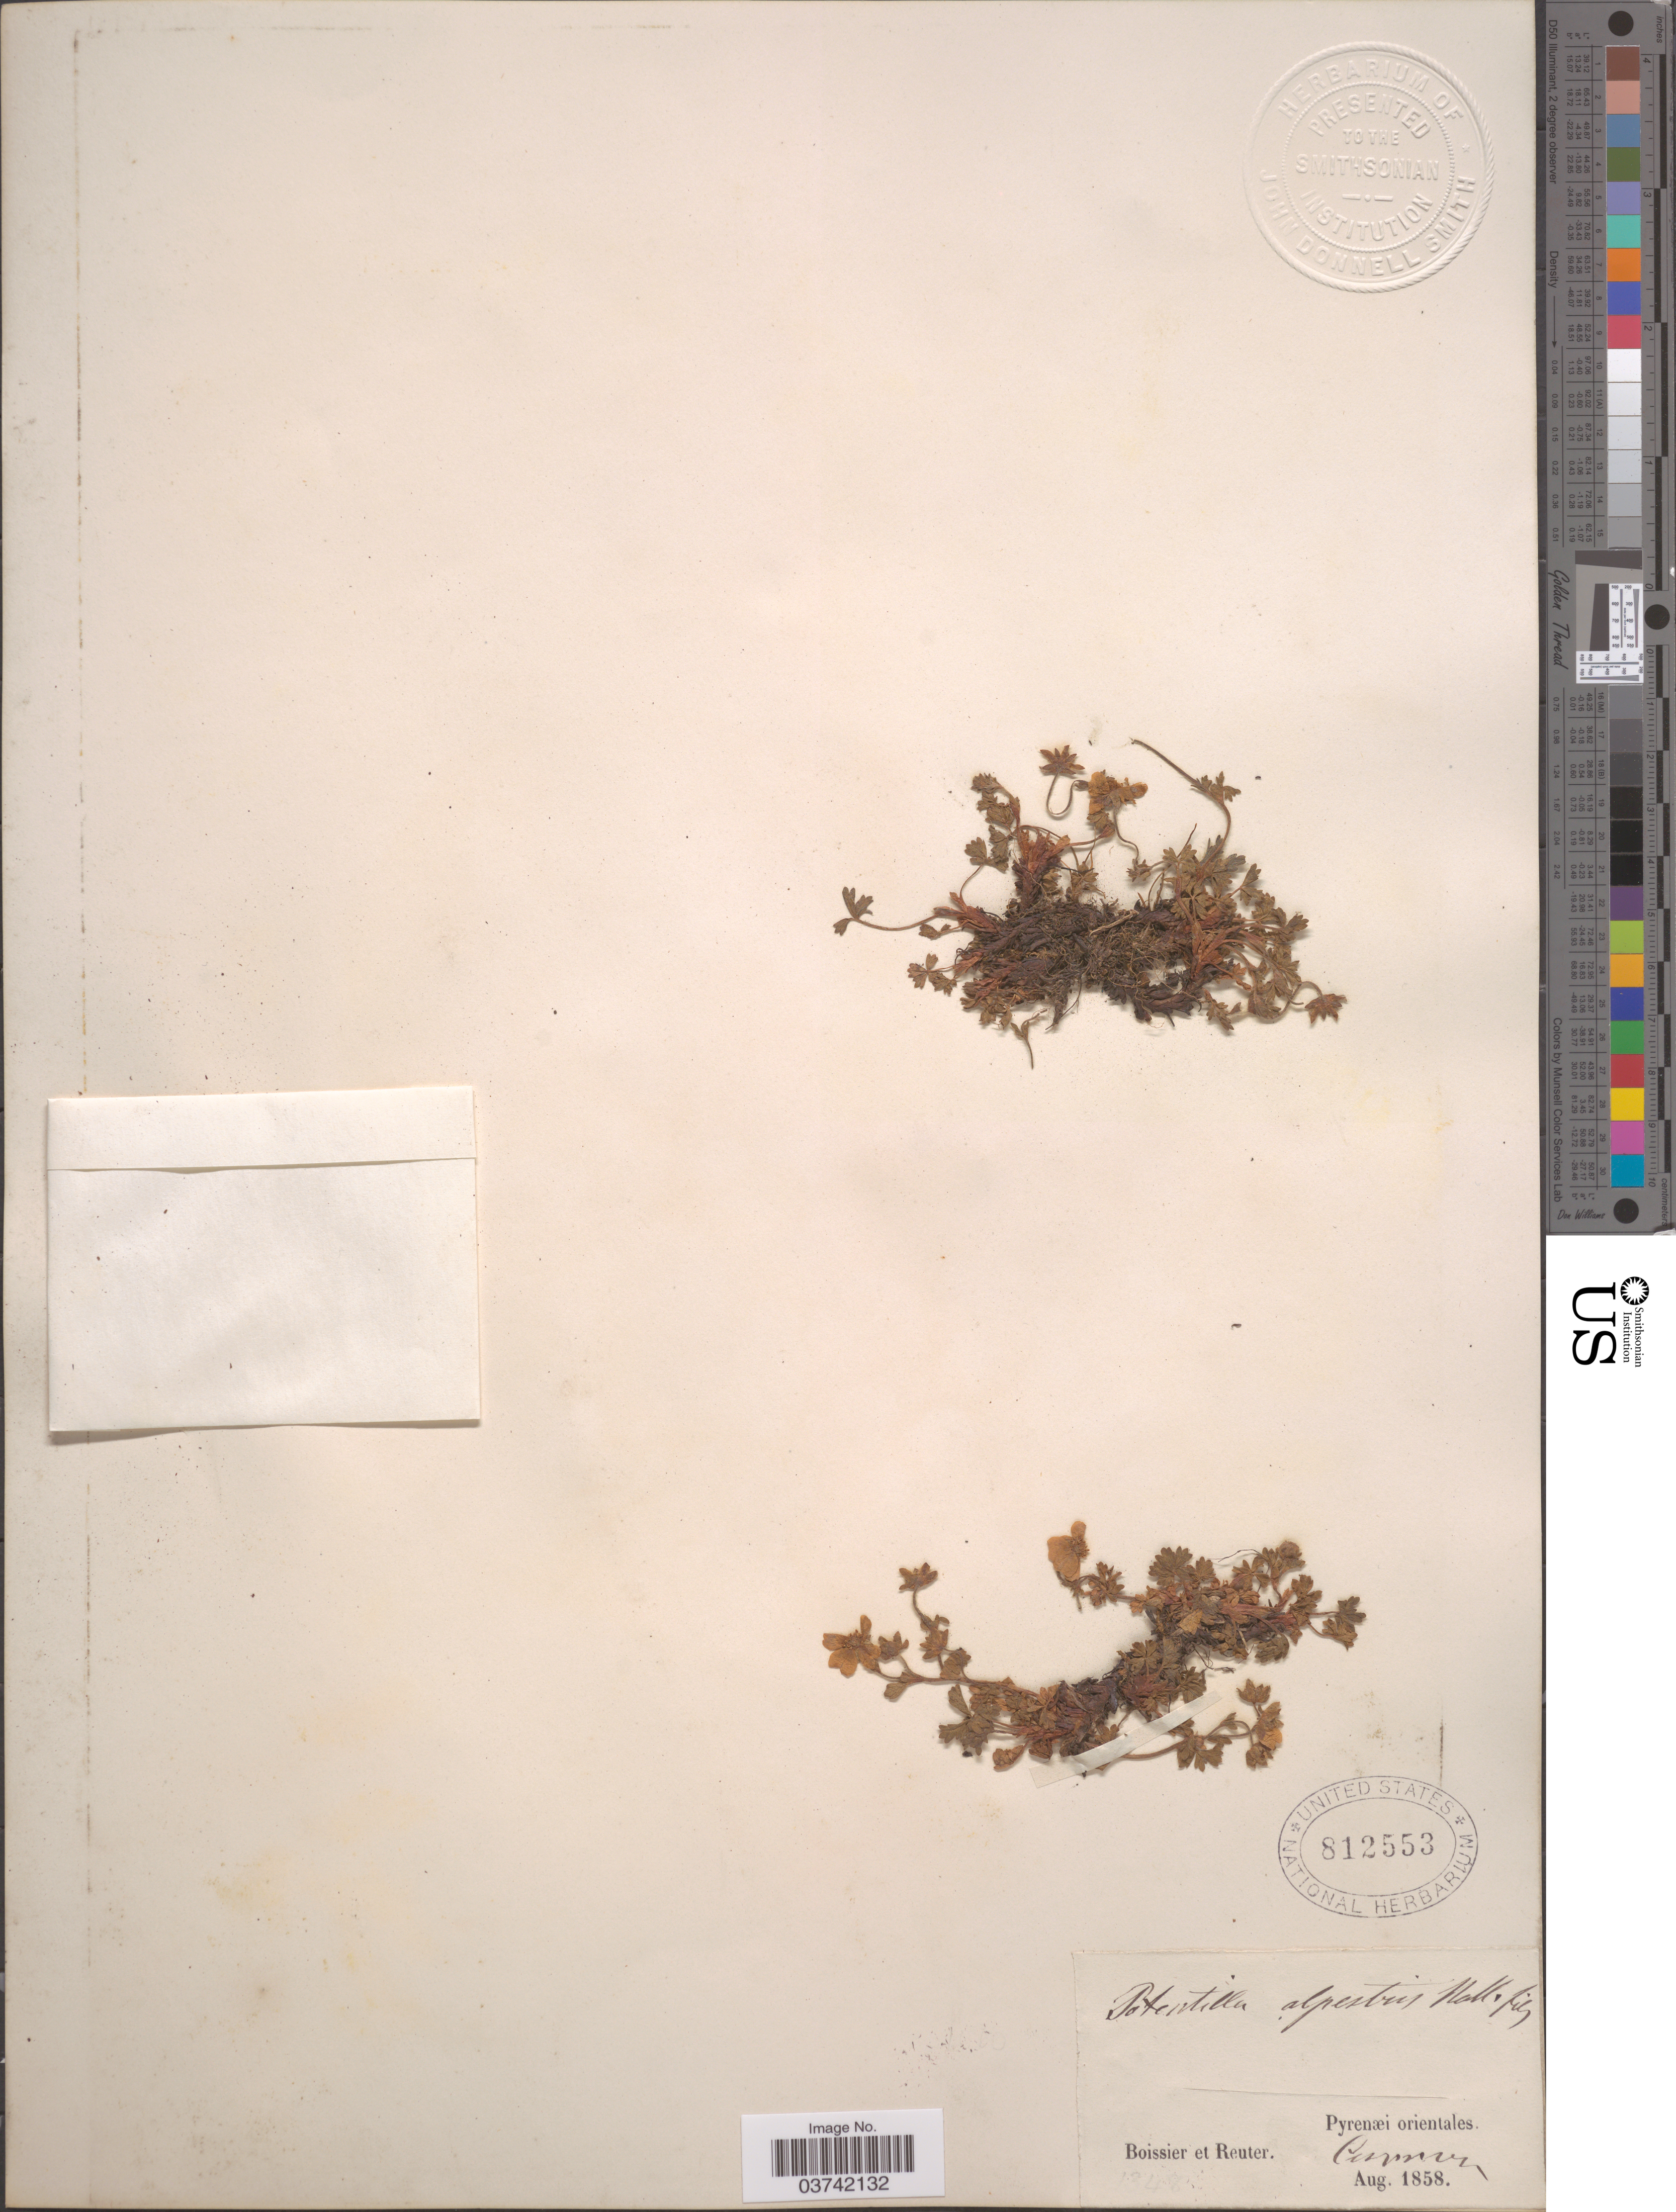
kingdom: Plantae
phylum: Tracheophyta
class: Magnoliopsida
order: Rosales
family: Rosaceae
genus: Potentilla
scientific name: Potentilla alpestris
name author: Haller f.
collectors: -- Boissier & -. Reuter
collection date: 1858-08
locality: Pyrenæi orientales. Curror [interpreted] [unsure placement].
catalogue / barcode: US 812553